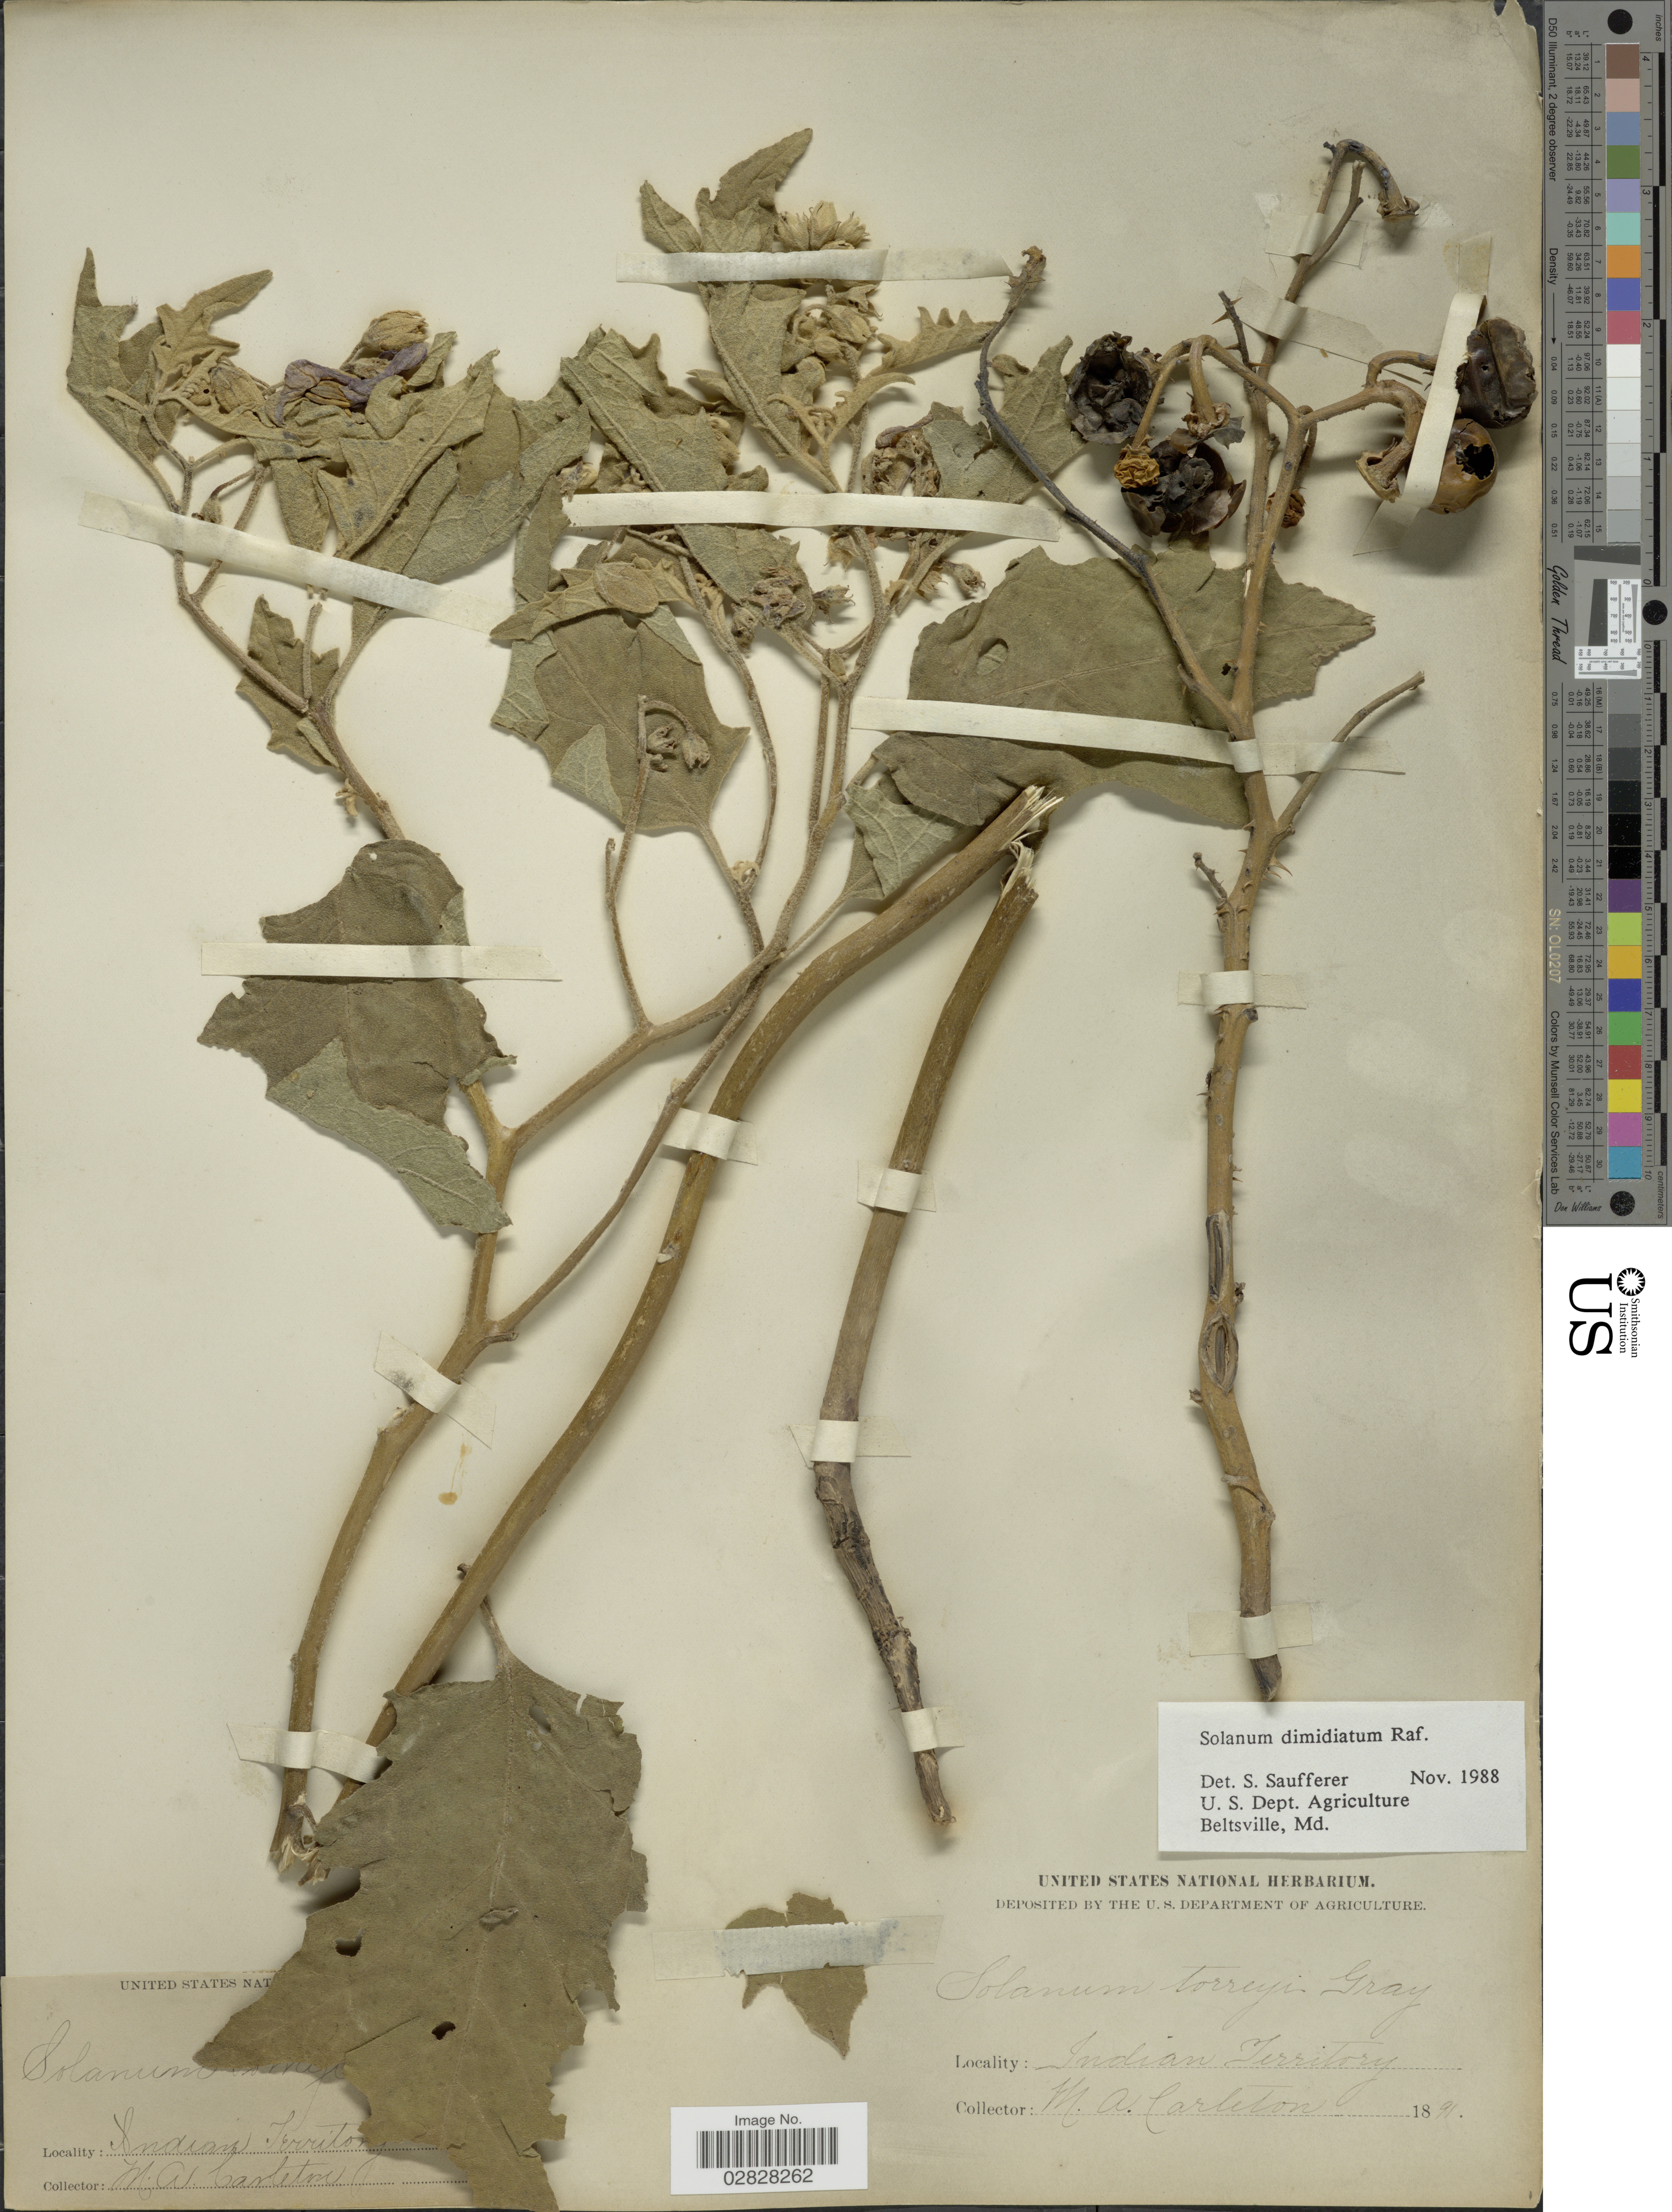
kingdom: Plantae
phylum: Tracheophyta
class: Magnoliopsida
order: Solanales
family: Solanaceae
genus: Solanum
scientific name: Solanum dimidiatum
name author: Raf.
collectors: M. A. Carleton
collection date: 1891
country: United States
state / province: Oklahoma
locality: Indian Territory.